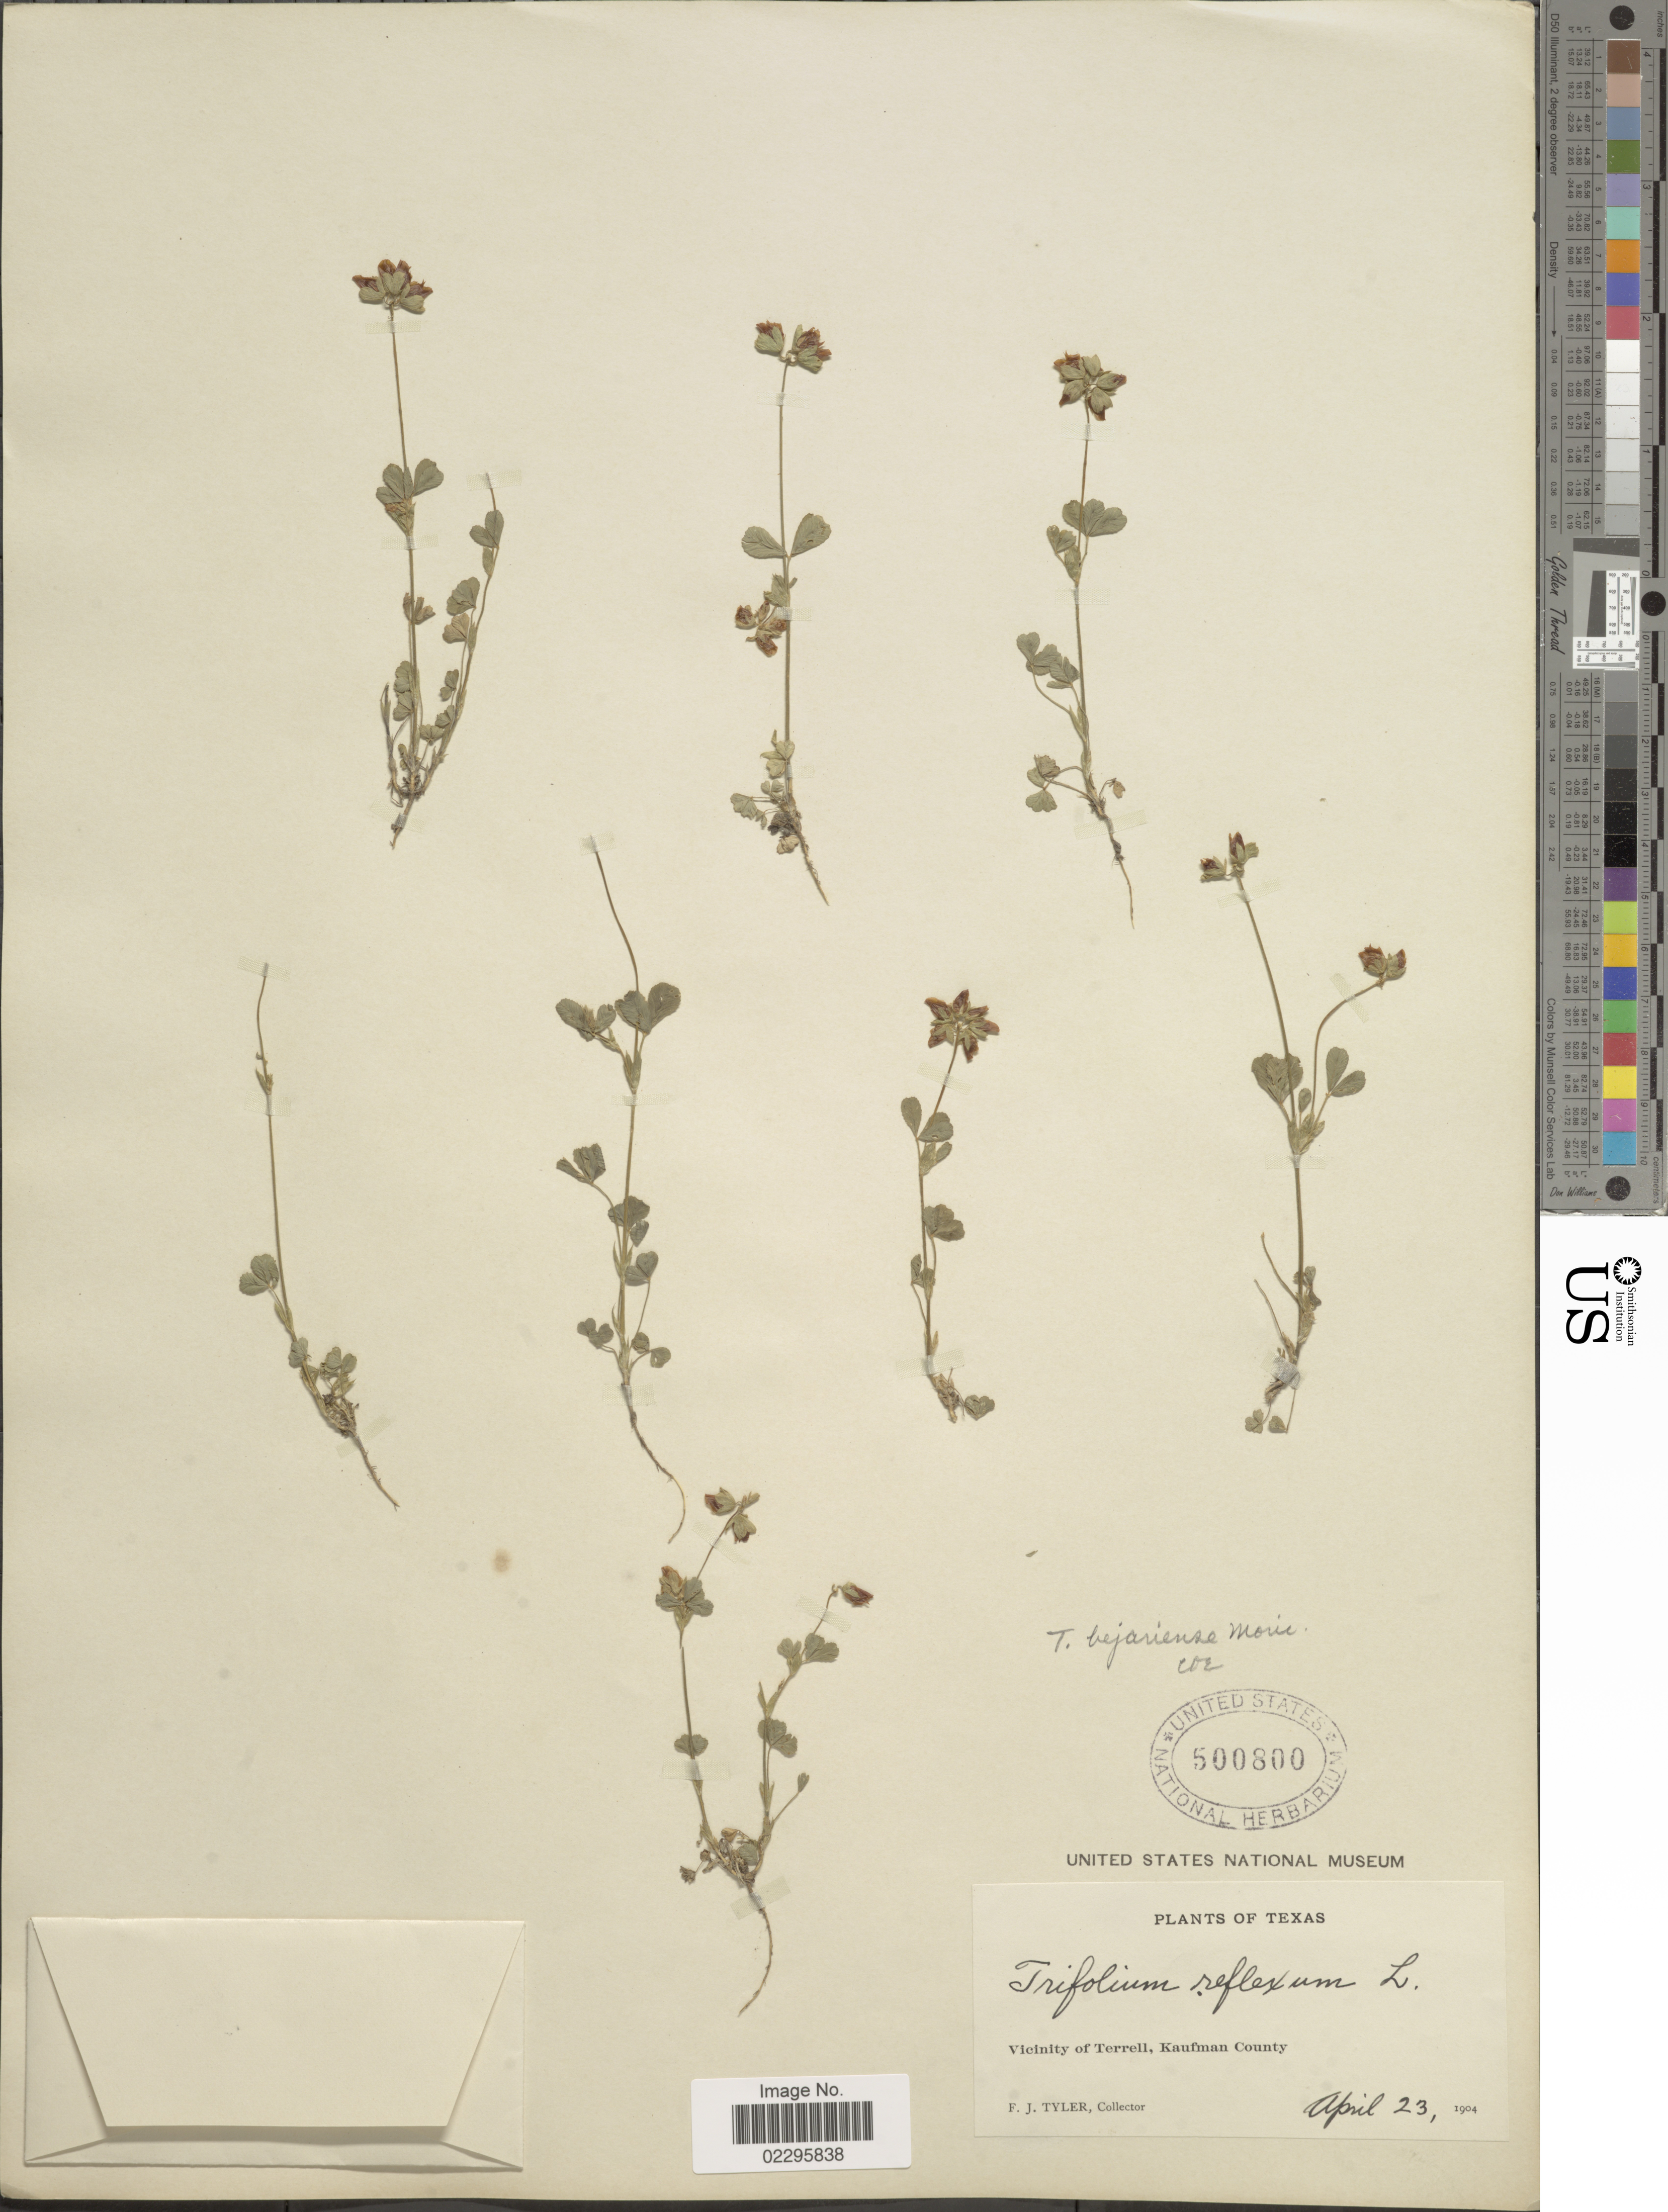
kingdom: Plantae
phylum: Tracheophyta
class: Magnoliopsida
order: Fabales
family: Fabaceae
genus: Trifolium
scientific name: Trifolium bejariense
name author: Moric.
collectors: F. Tyler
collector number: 23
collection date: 1904-04-23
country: United States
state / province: Texas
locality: Vicinity of Terrell, Kaufman County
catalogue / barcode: US 500800